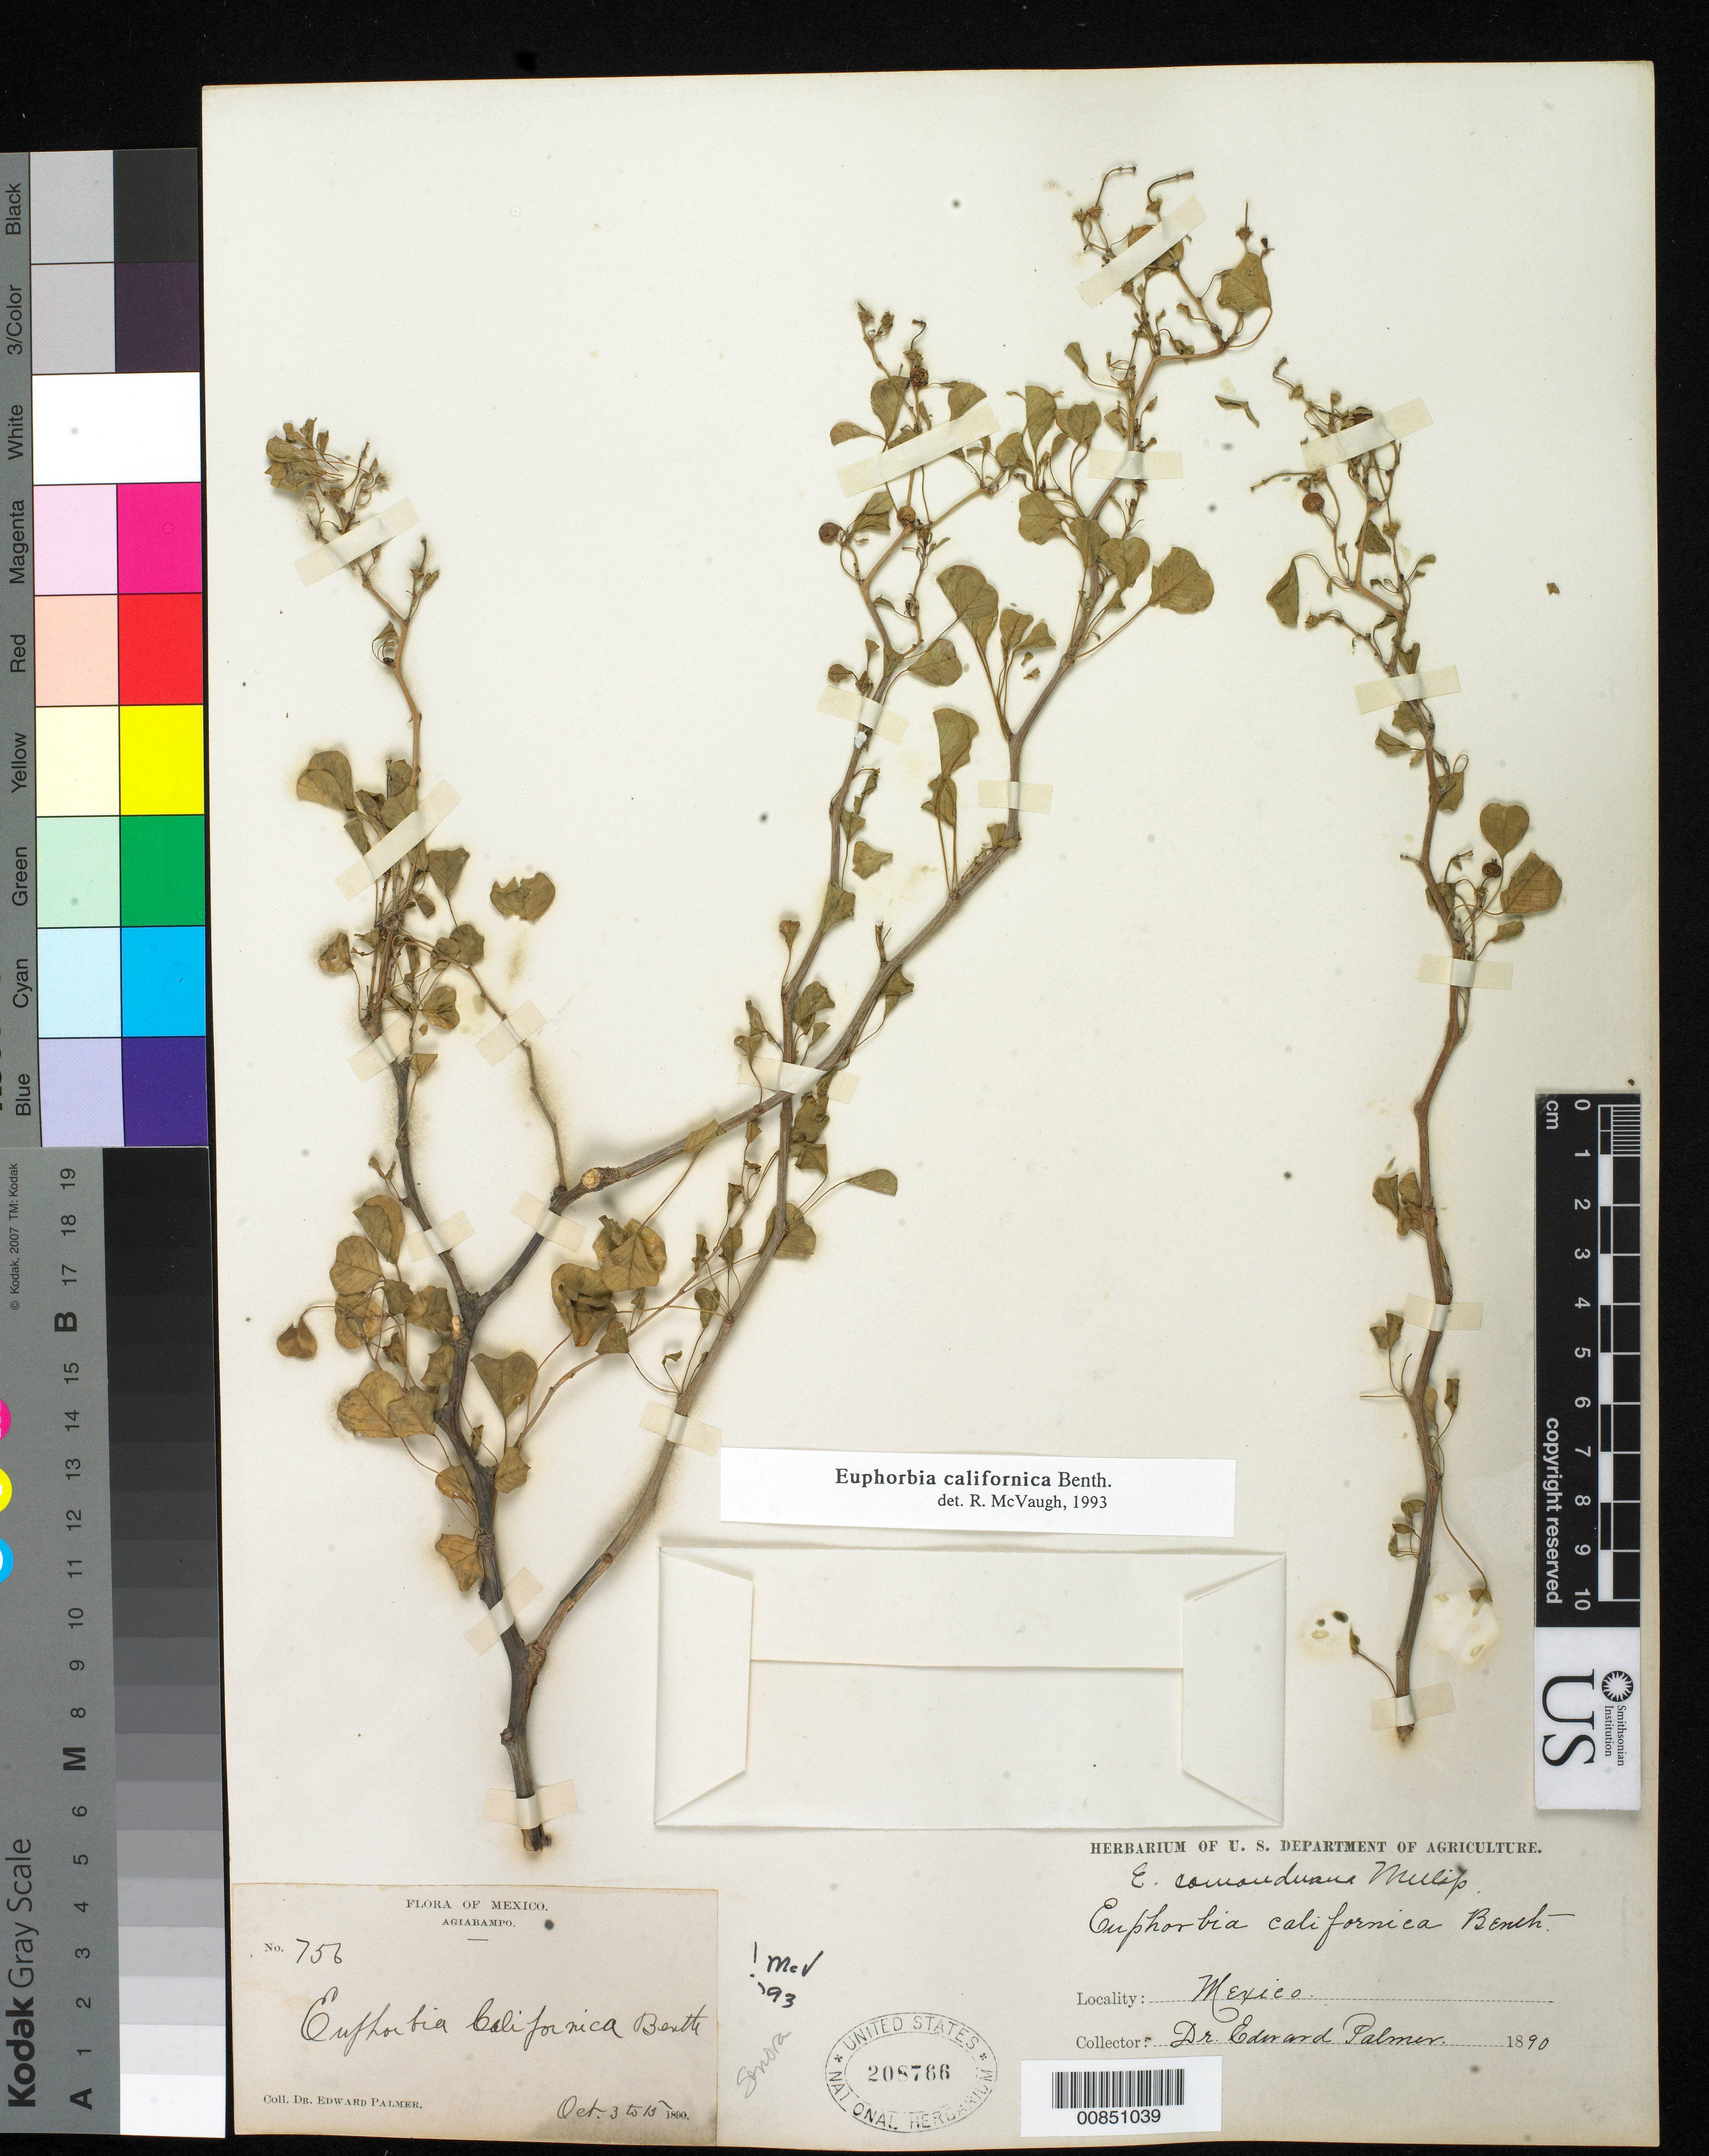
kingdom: Plantae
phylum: Tracheophyta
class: Magnoliopsida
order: Malpighiales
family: Euphorbiaceae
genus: Euphorbia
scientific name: Euphorbia californica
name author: Benth.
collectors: E. Palmer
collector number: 756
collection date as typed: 03 Oct 1890 to 13 Oct 1890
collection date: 1890-10-03/1890-10-13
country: Mexico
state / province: Sonora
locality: Agiabampo, Sonora.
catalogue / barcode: US 208766